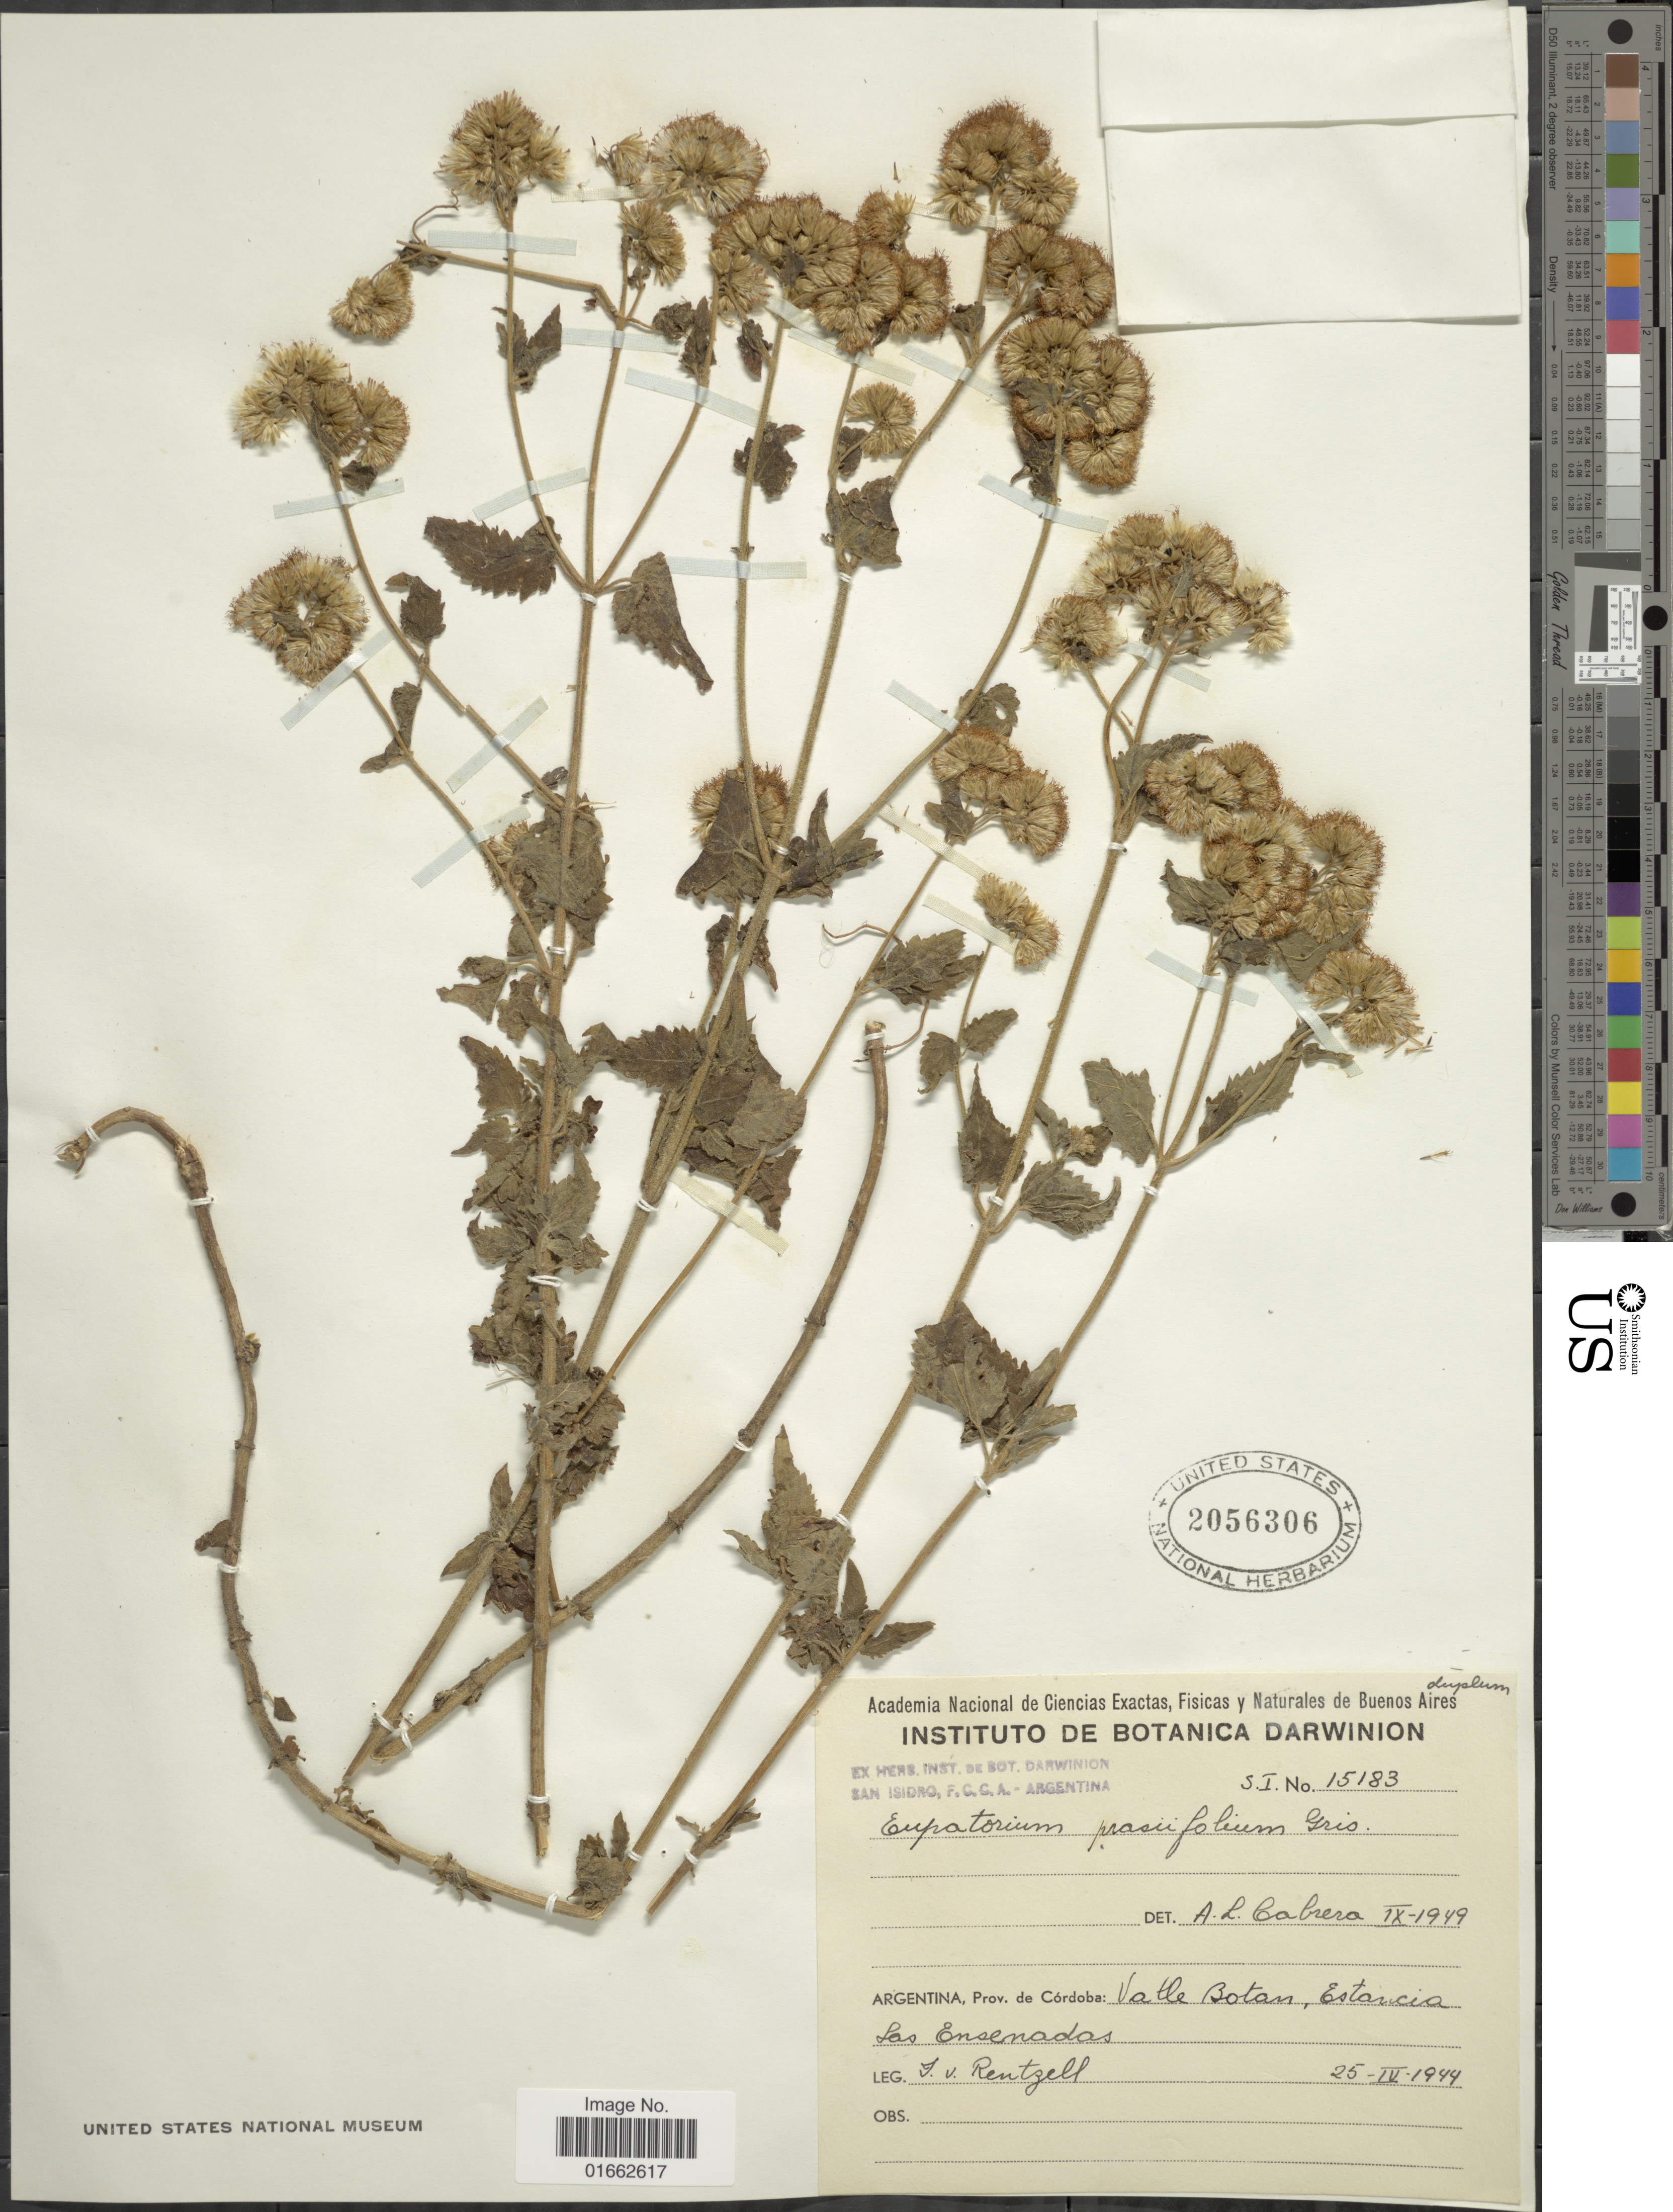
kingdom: Plantae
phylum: Tracheophyta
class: Magnoliopsida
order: Asterales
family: Asteraceae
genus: Fleischmannia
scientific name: Fleischmannia prasiifolia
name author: (Griseb.) R.M. King & H. Rob.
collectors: I. von Rentzell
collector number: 15183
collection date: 1944-04-25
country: Argentina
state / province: Cordoba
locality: Valle Botan, Estancia Las Ensenadas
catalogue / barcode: US 2056306